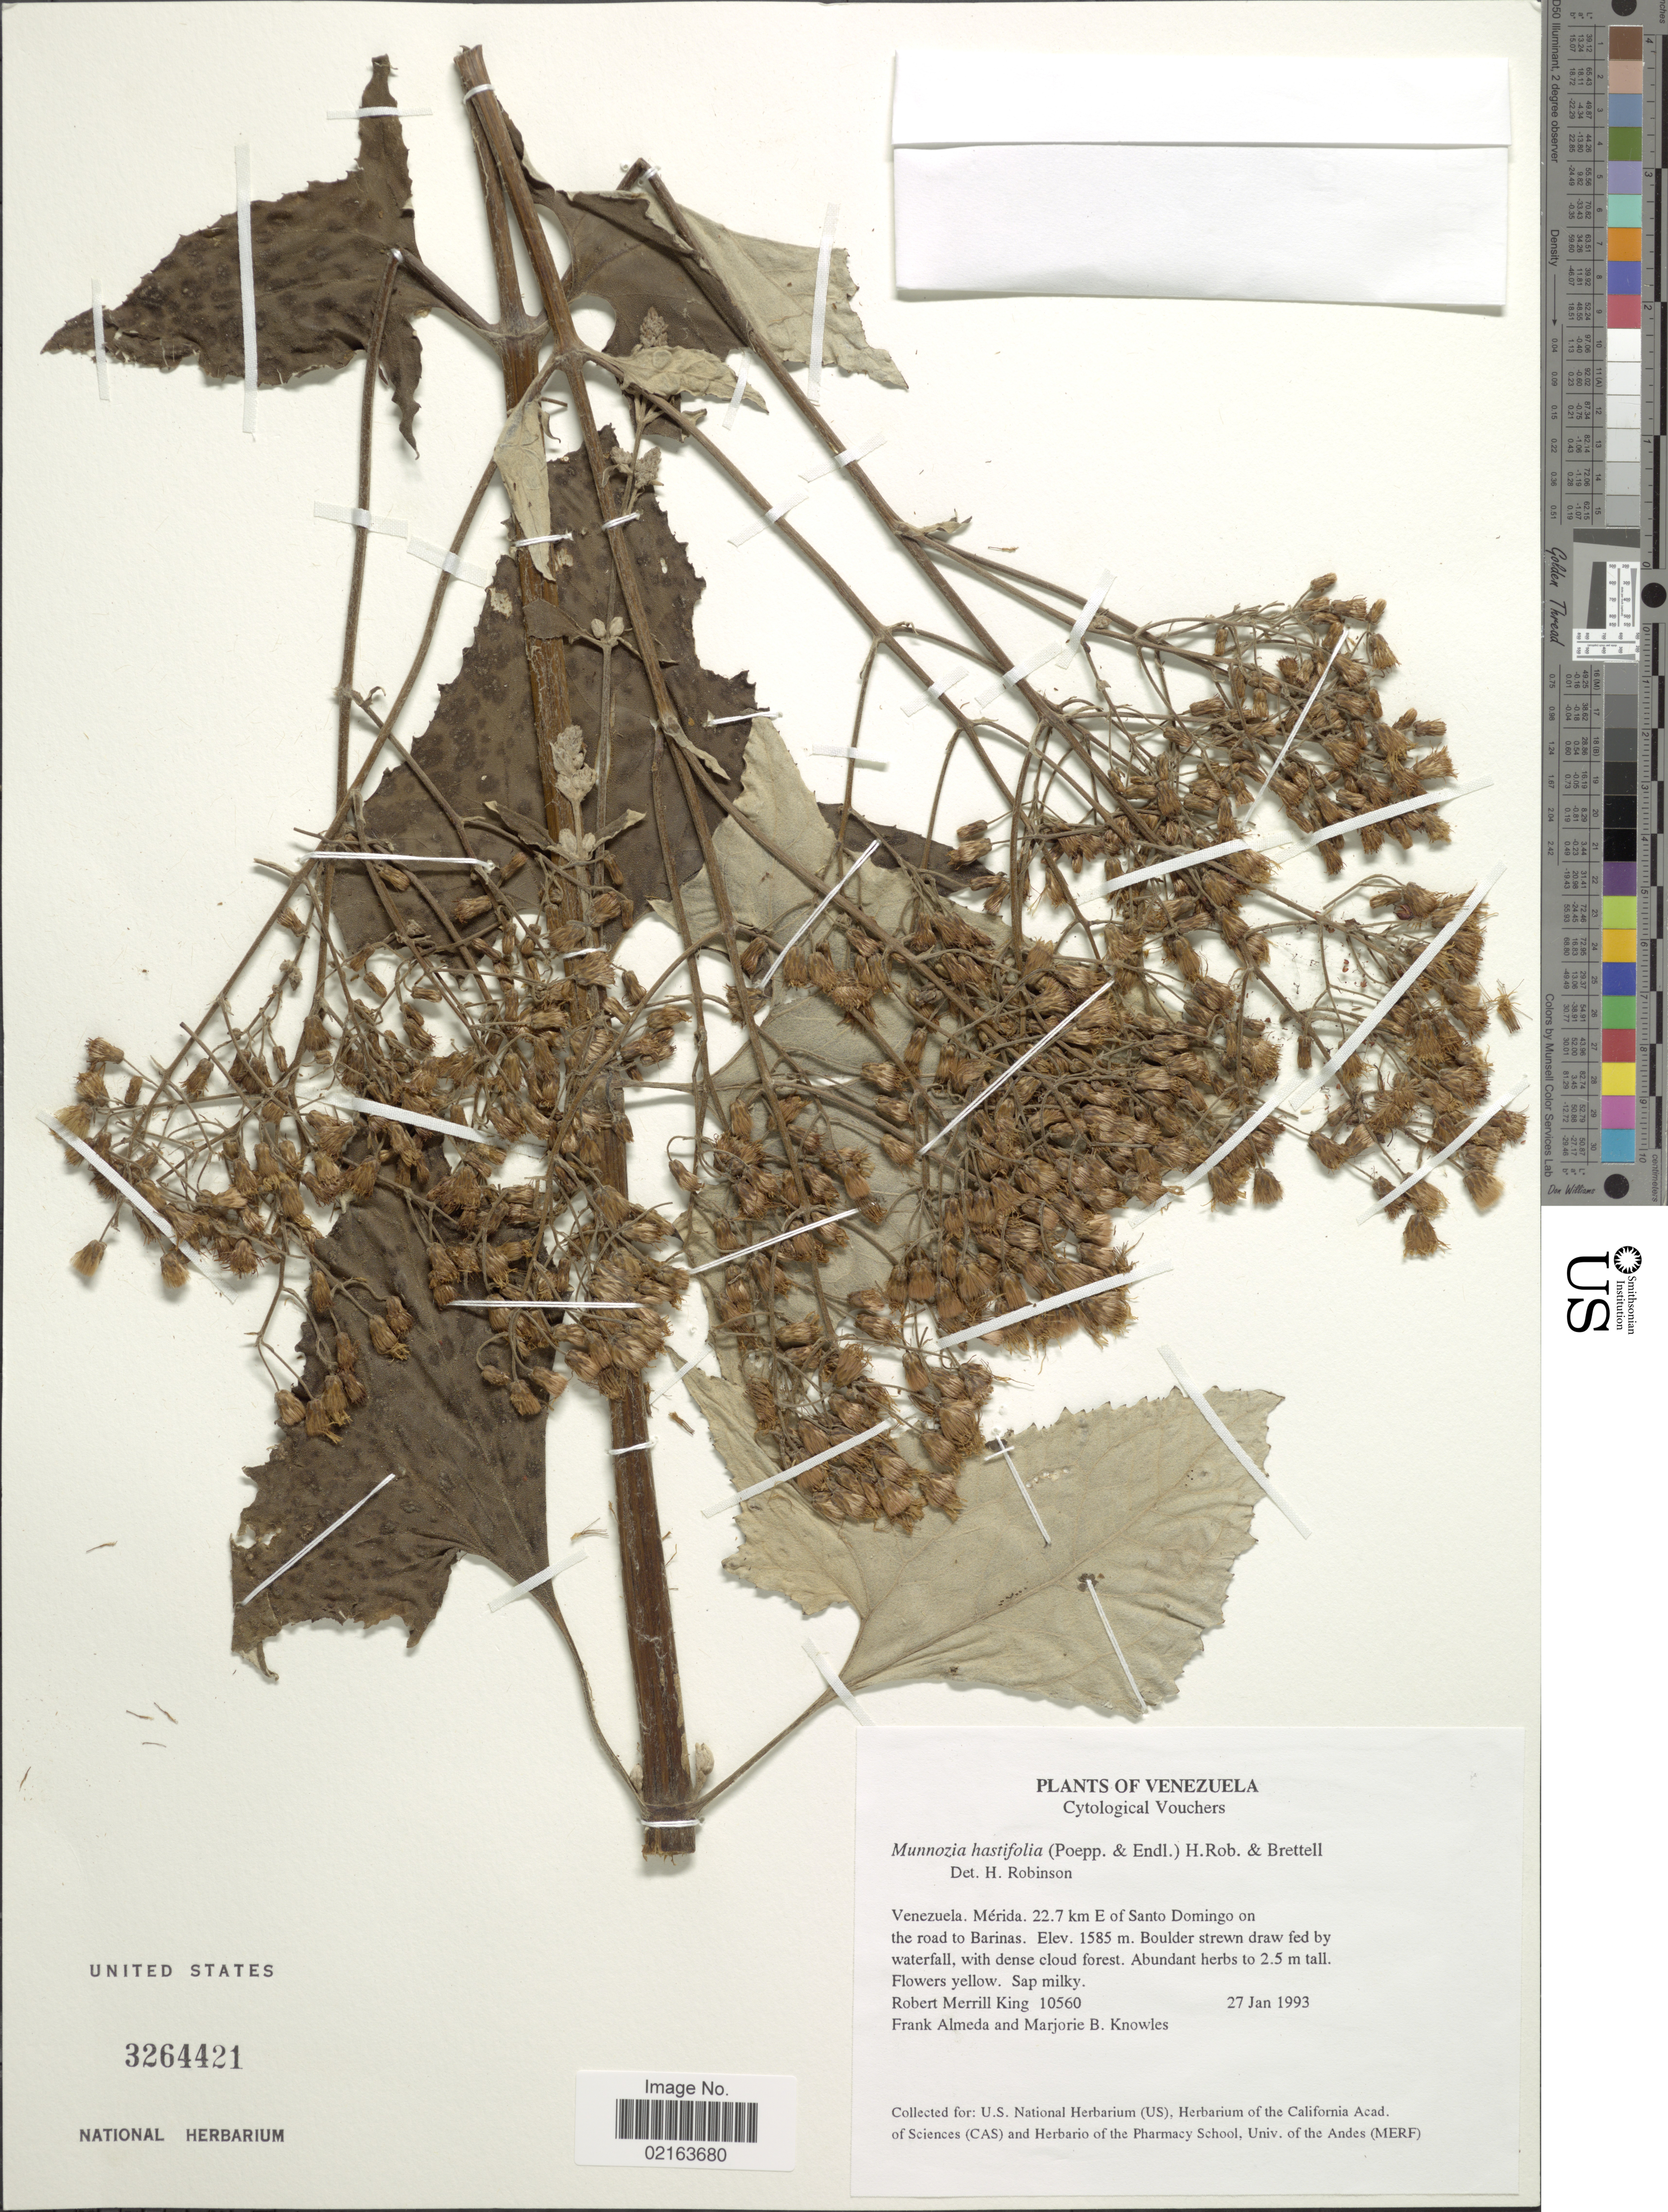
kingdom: Plantae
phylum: Tracheophyta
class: Magnoliopsida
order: Asterales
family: Asteraceae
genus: Munnozia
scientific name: Munnozia hastifolia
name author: (Poepp.) H. Rob. & Brettell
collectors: R. M. King, F. Almeda & M. B. Knowles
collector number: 10560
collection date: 1993-01-27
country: Venezuela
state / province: Mérida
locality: Venezuela. Mérida. 22.7 km E of Santo Domingo on the road to Barinas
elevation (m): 1585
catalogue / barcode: US 3264421